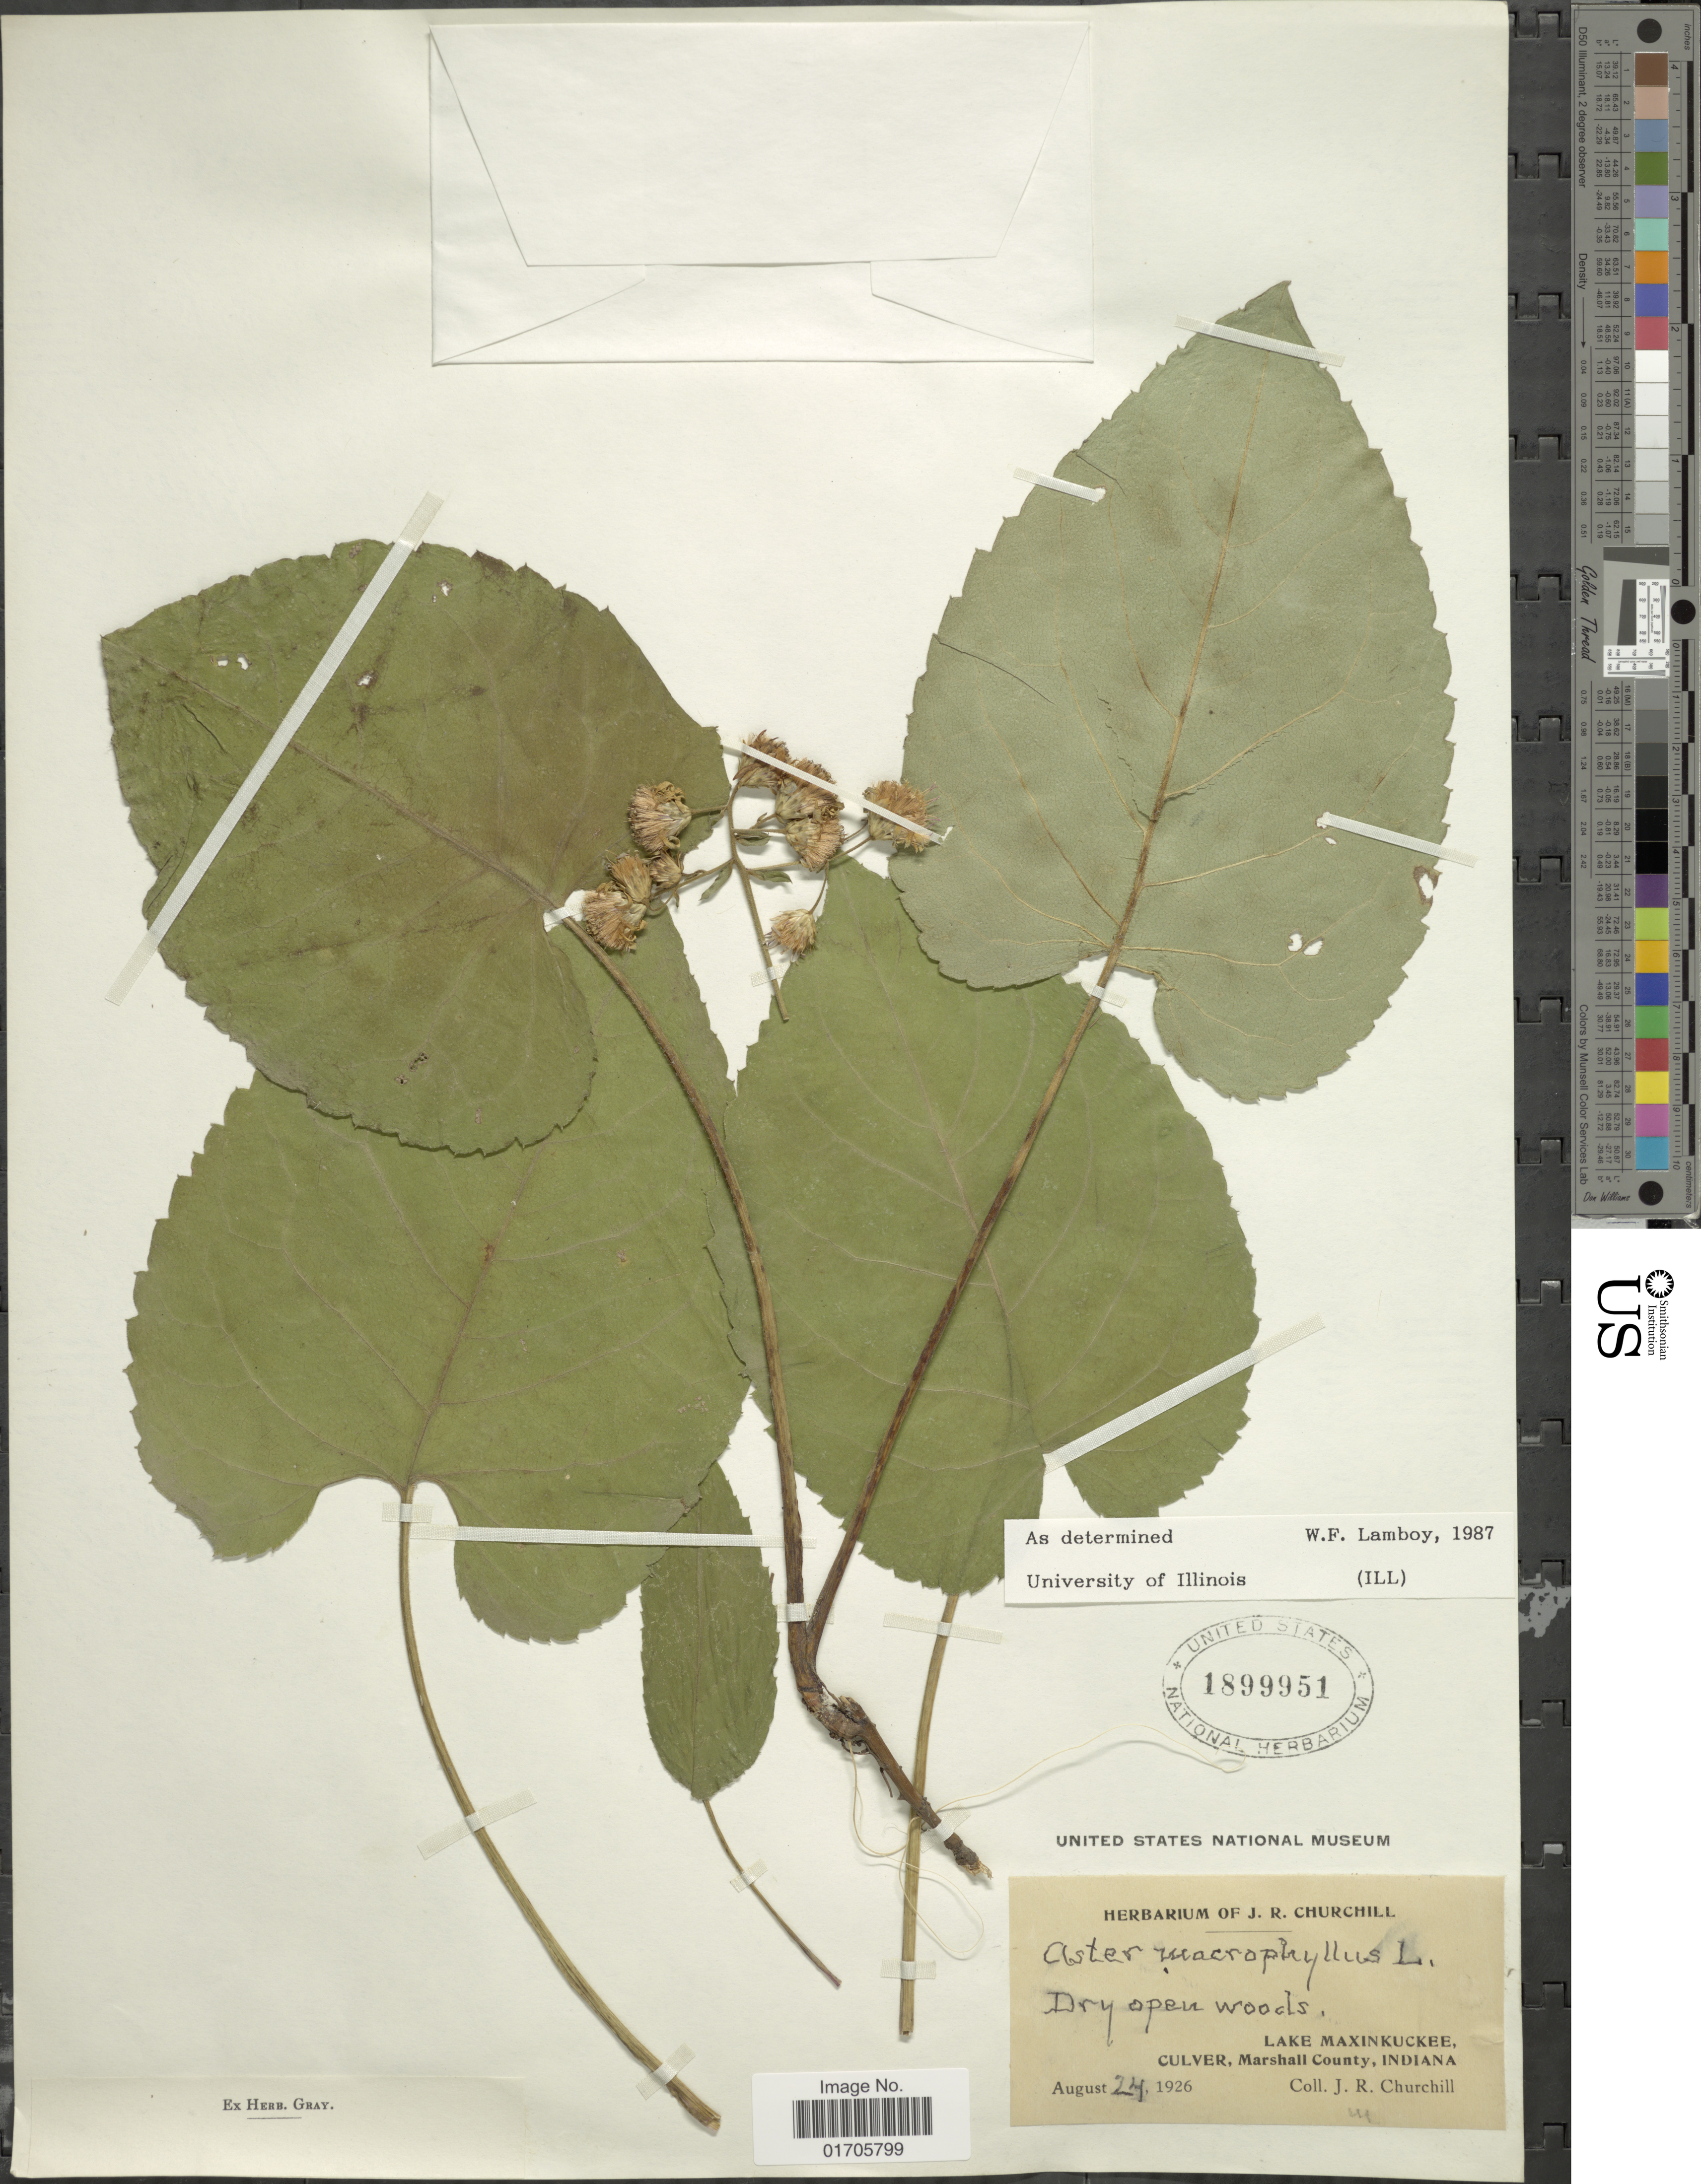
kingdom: Plantae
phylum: Tracheophyta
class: Magnoliopsida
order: Asterales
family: Asteraceae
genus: Eurybia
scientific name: Eurybia macrophylla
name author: (L.) Cass.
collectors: J. Churchill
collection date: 1926-08-24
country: United States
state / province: Indiana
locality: Lake Maxinkuckee, Culver, Marshall County, Indiana.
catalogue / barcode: US 1899951